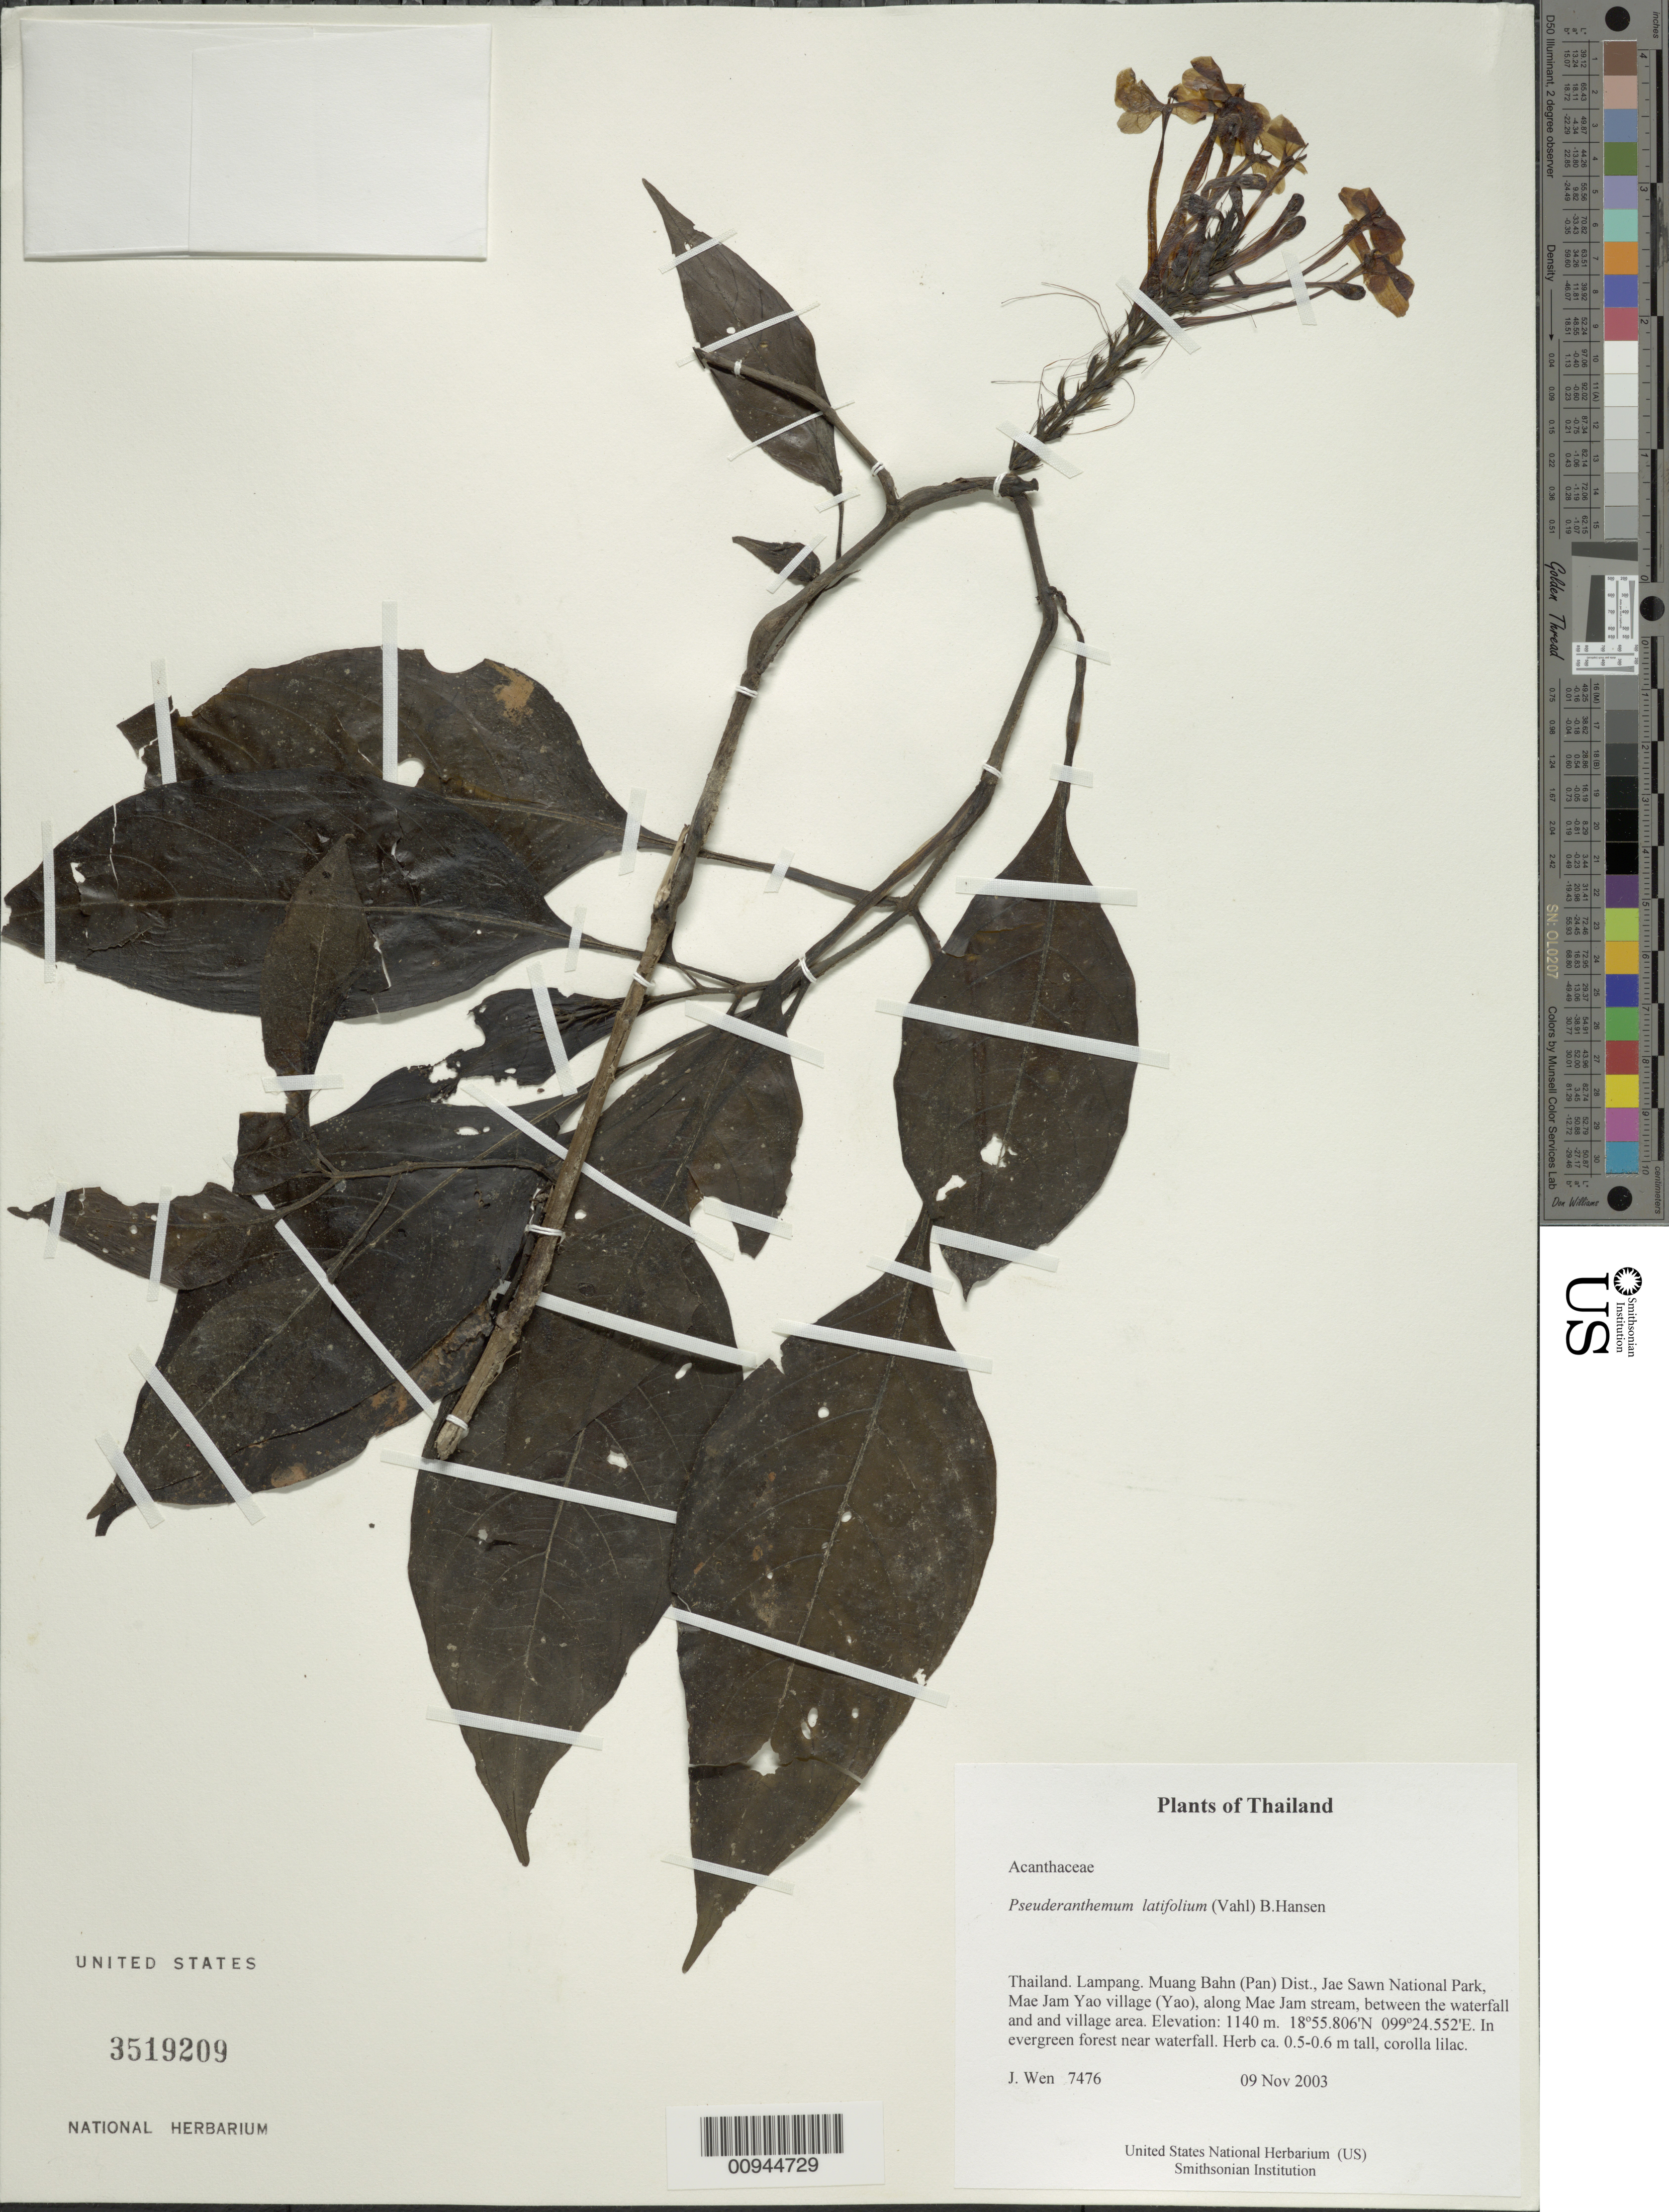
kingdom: Plantae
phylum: Tracheophyta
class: Magnoliopsida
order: Lamiales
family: Acanthaceae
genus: Pseuderanthemum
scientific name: Pseuderanthemum latifolium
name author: (Vahl) B. Hansen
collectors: J. Wen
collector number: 7476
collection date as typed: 09 Nov 2003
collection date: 2003-11-09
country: Thailand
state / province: Lampang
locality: Muang Bahn (Pan) Dist., Jae Sawn National Park, Mae Jam Yao village (Yao), along Mae Jam stream, between the waterfall and and village area.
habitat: In evergreen forest near waterfall.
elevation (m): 1140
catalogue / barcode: US 3519209